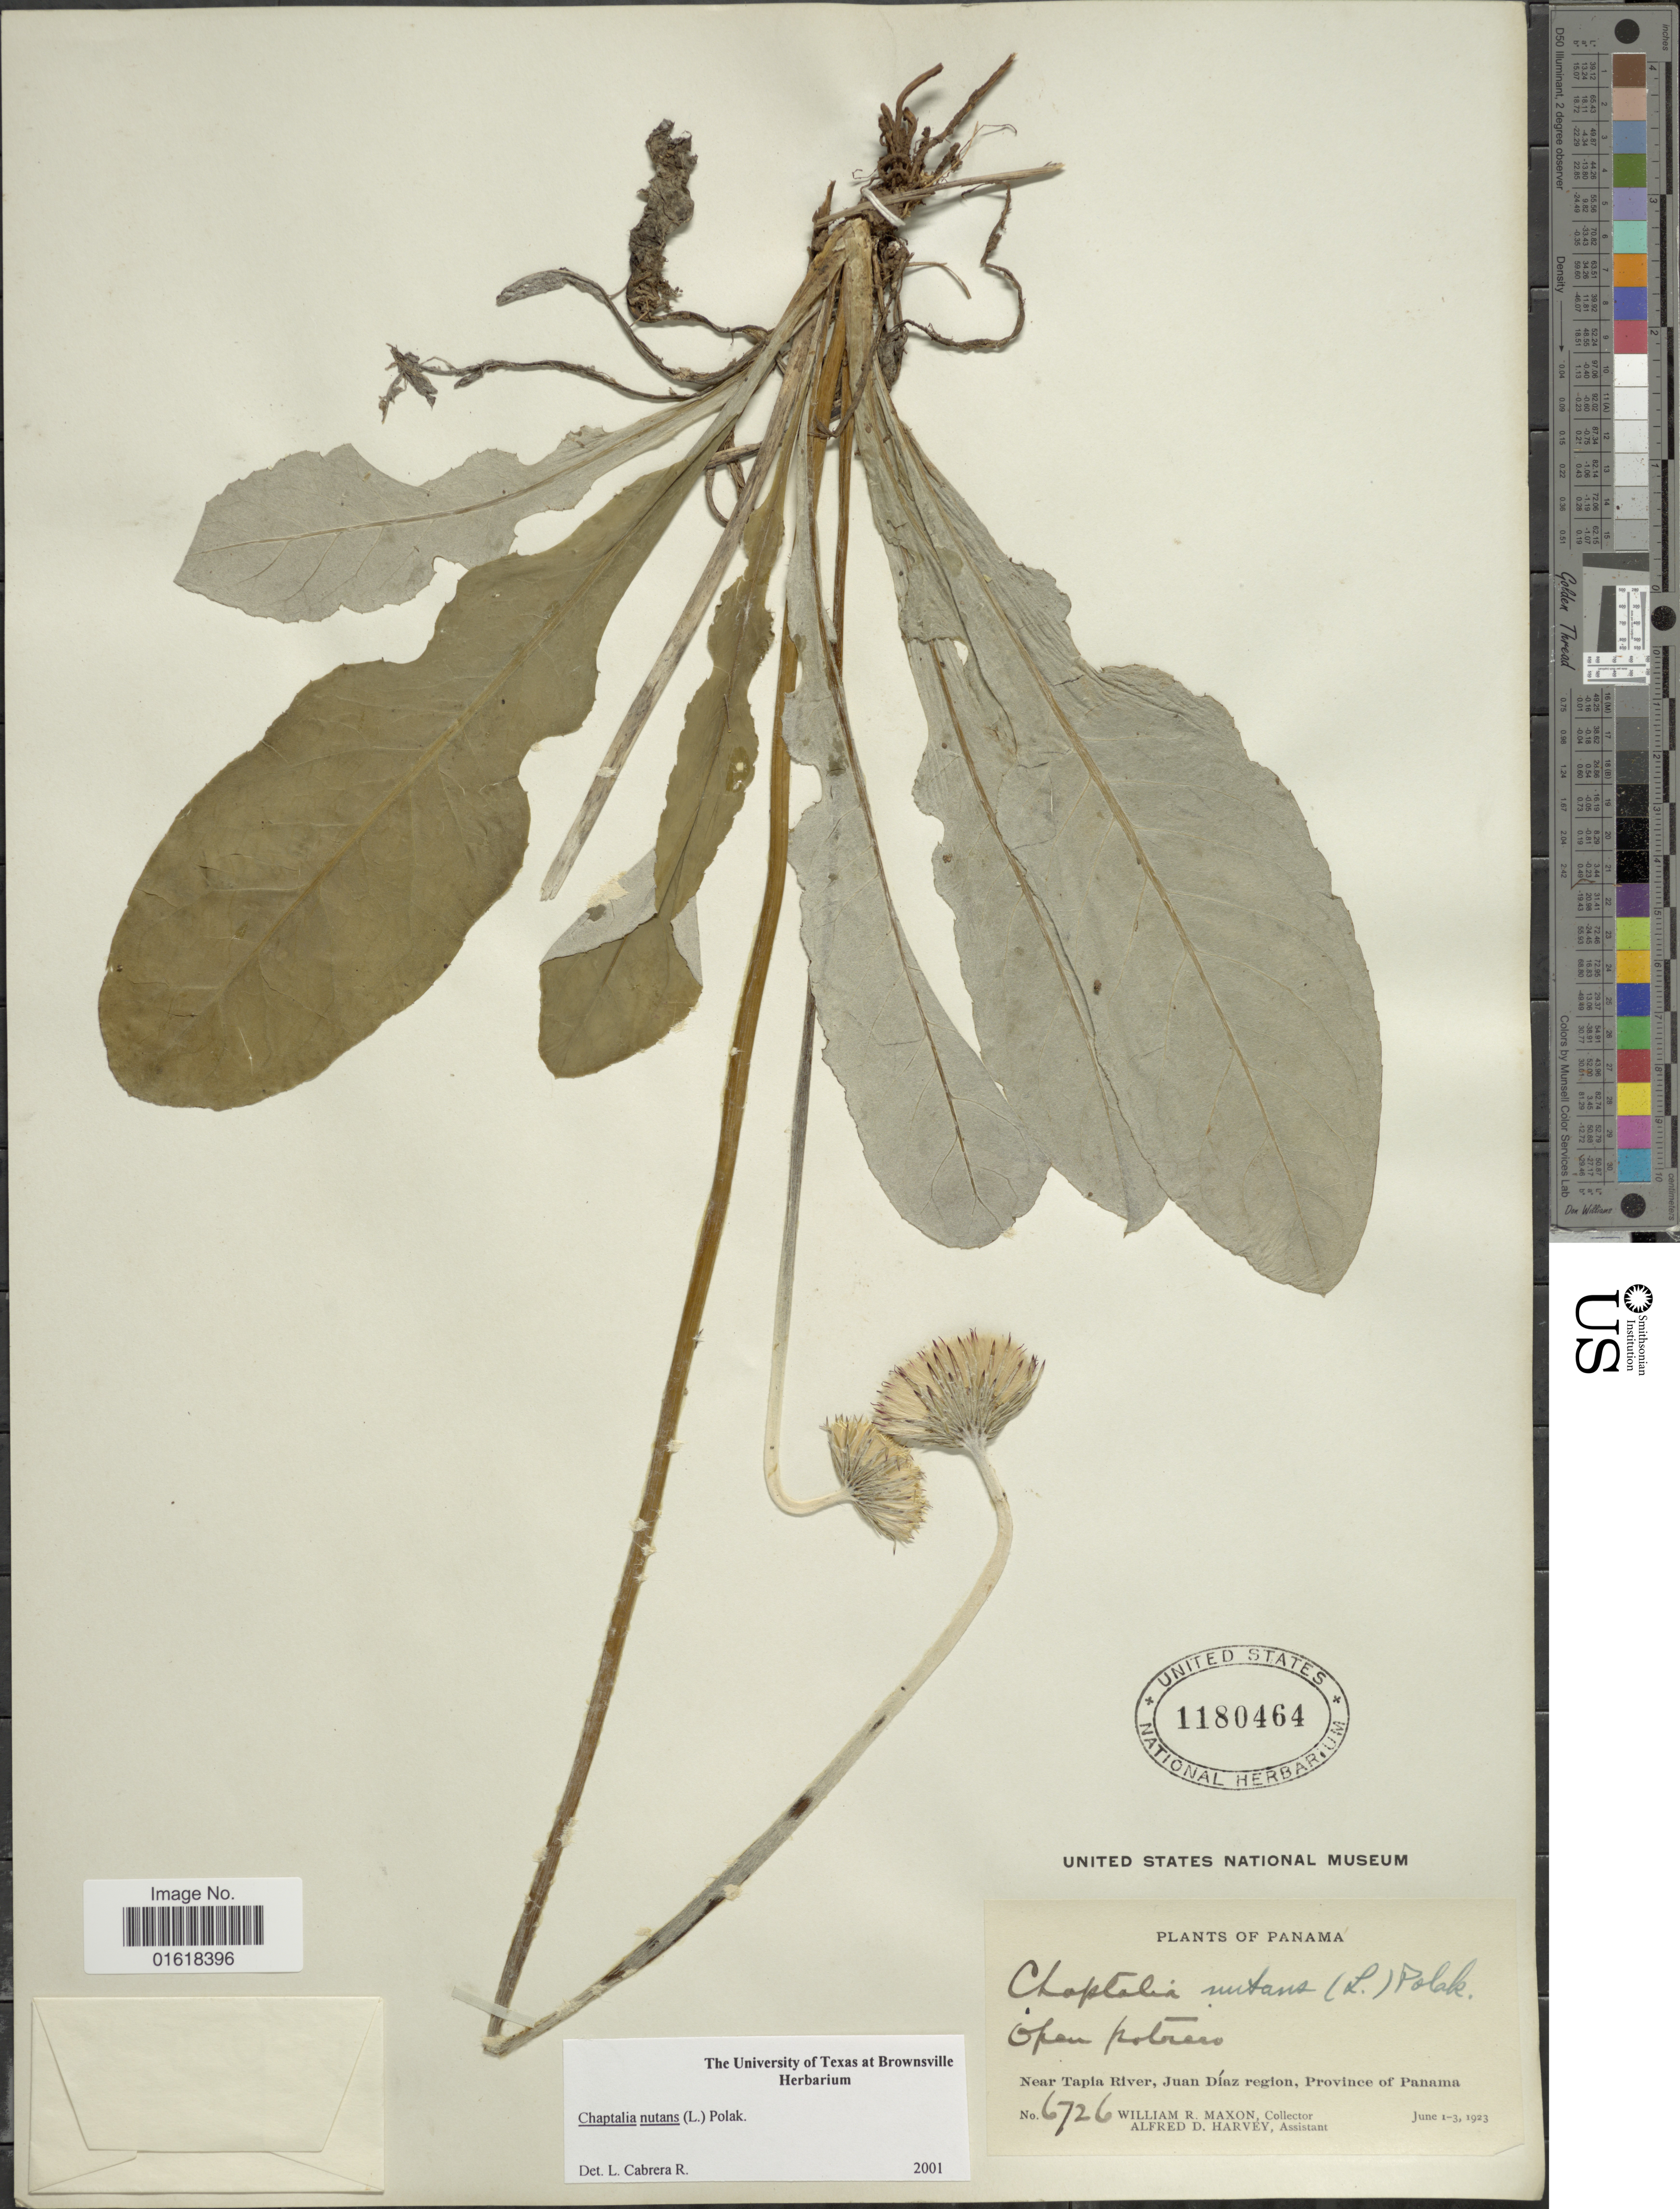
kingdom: Plantae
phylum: Tracheophyta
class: Magnoliopsida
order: Asterales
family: Asteraceae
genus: Chaptalia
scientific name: Chaptalia nutans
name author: (L.) Pol.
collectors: W. R. Maxon & A. D. Harvey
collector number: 6726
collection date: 1923-06-01/1923-06-03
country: Panama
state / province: Panamá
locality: Near Tapia River, Juan Díaz region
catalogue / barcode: US 1180464